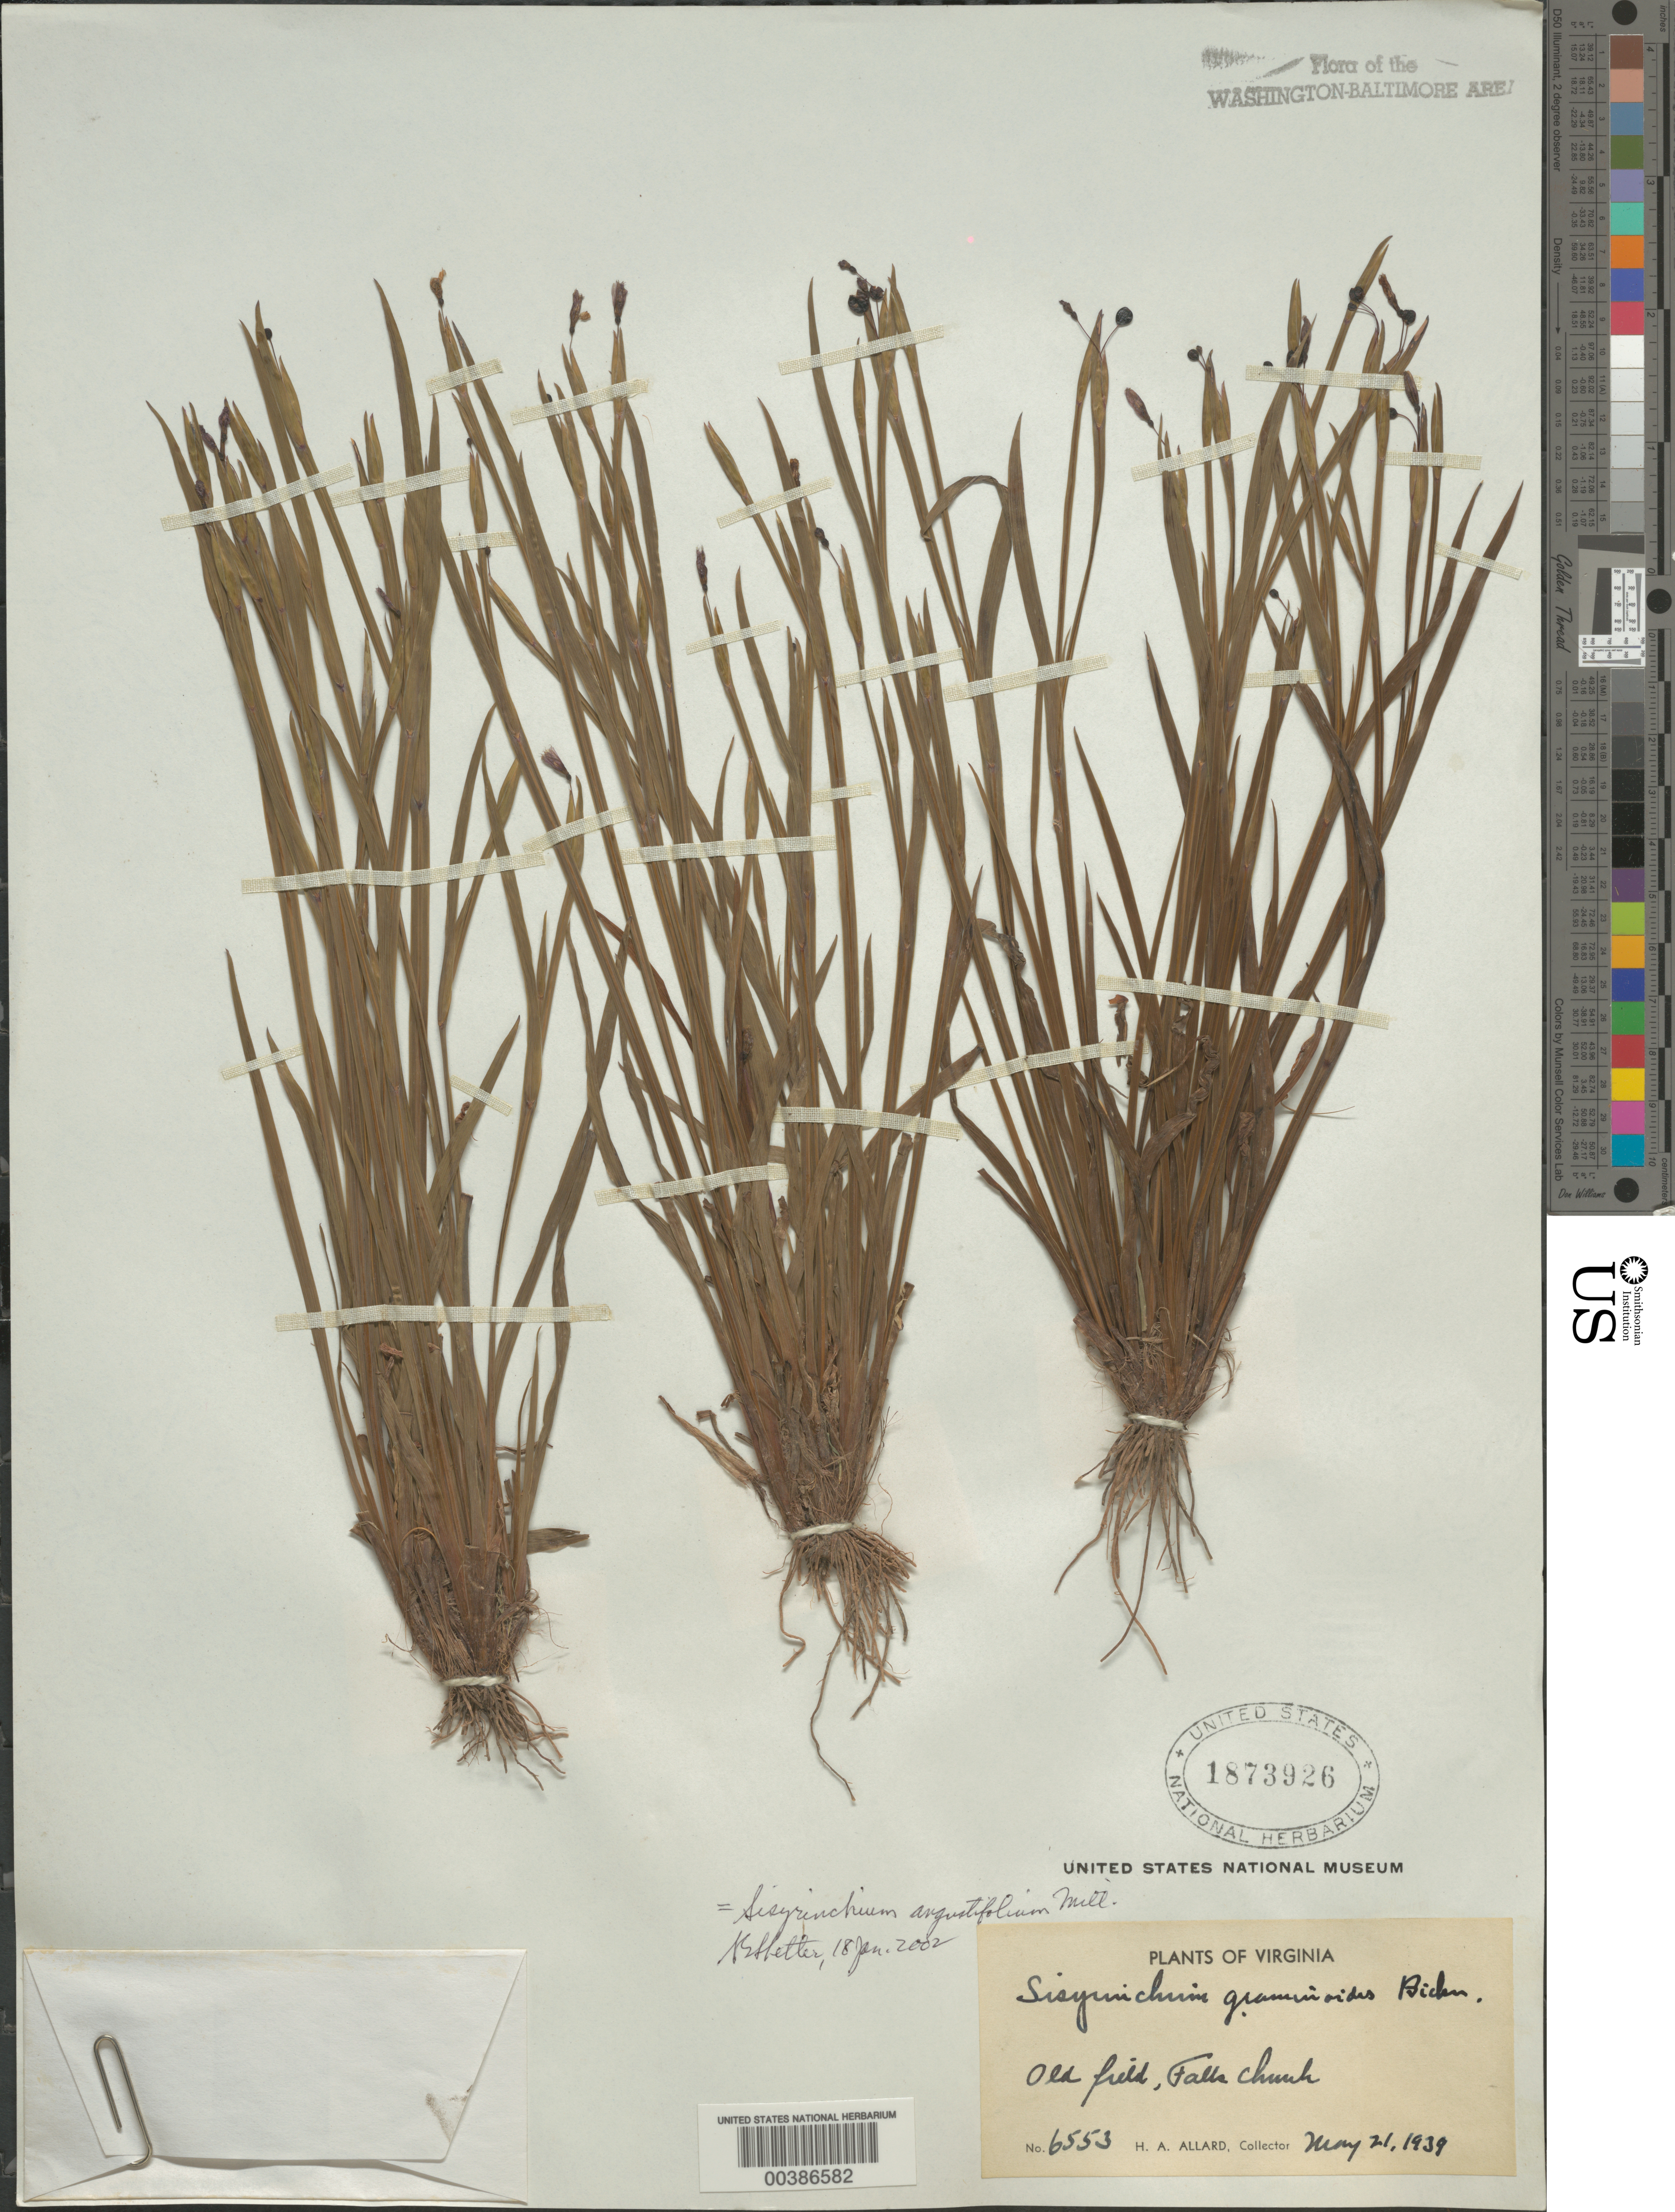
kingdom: Plantae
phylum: Tracheophyta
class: Liliopsida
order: Asparagales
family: Iridaceae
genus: Sisyrinchium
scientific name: Sisyrinchium angustifolium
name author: Mill.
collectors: H. A. Allard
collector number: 6553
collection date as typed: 21 May 1939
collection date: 1939-05-21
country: United States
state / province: Virginia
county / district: City of Falls Church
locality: Falls Church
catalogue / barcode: US 1873926